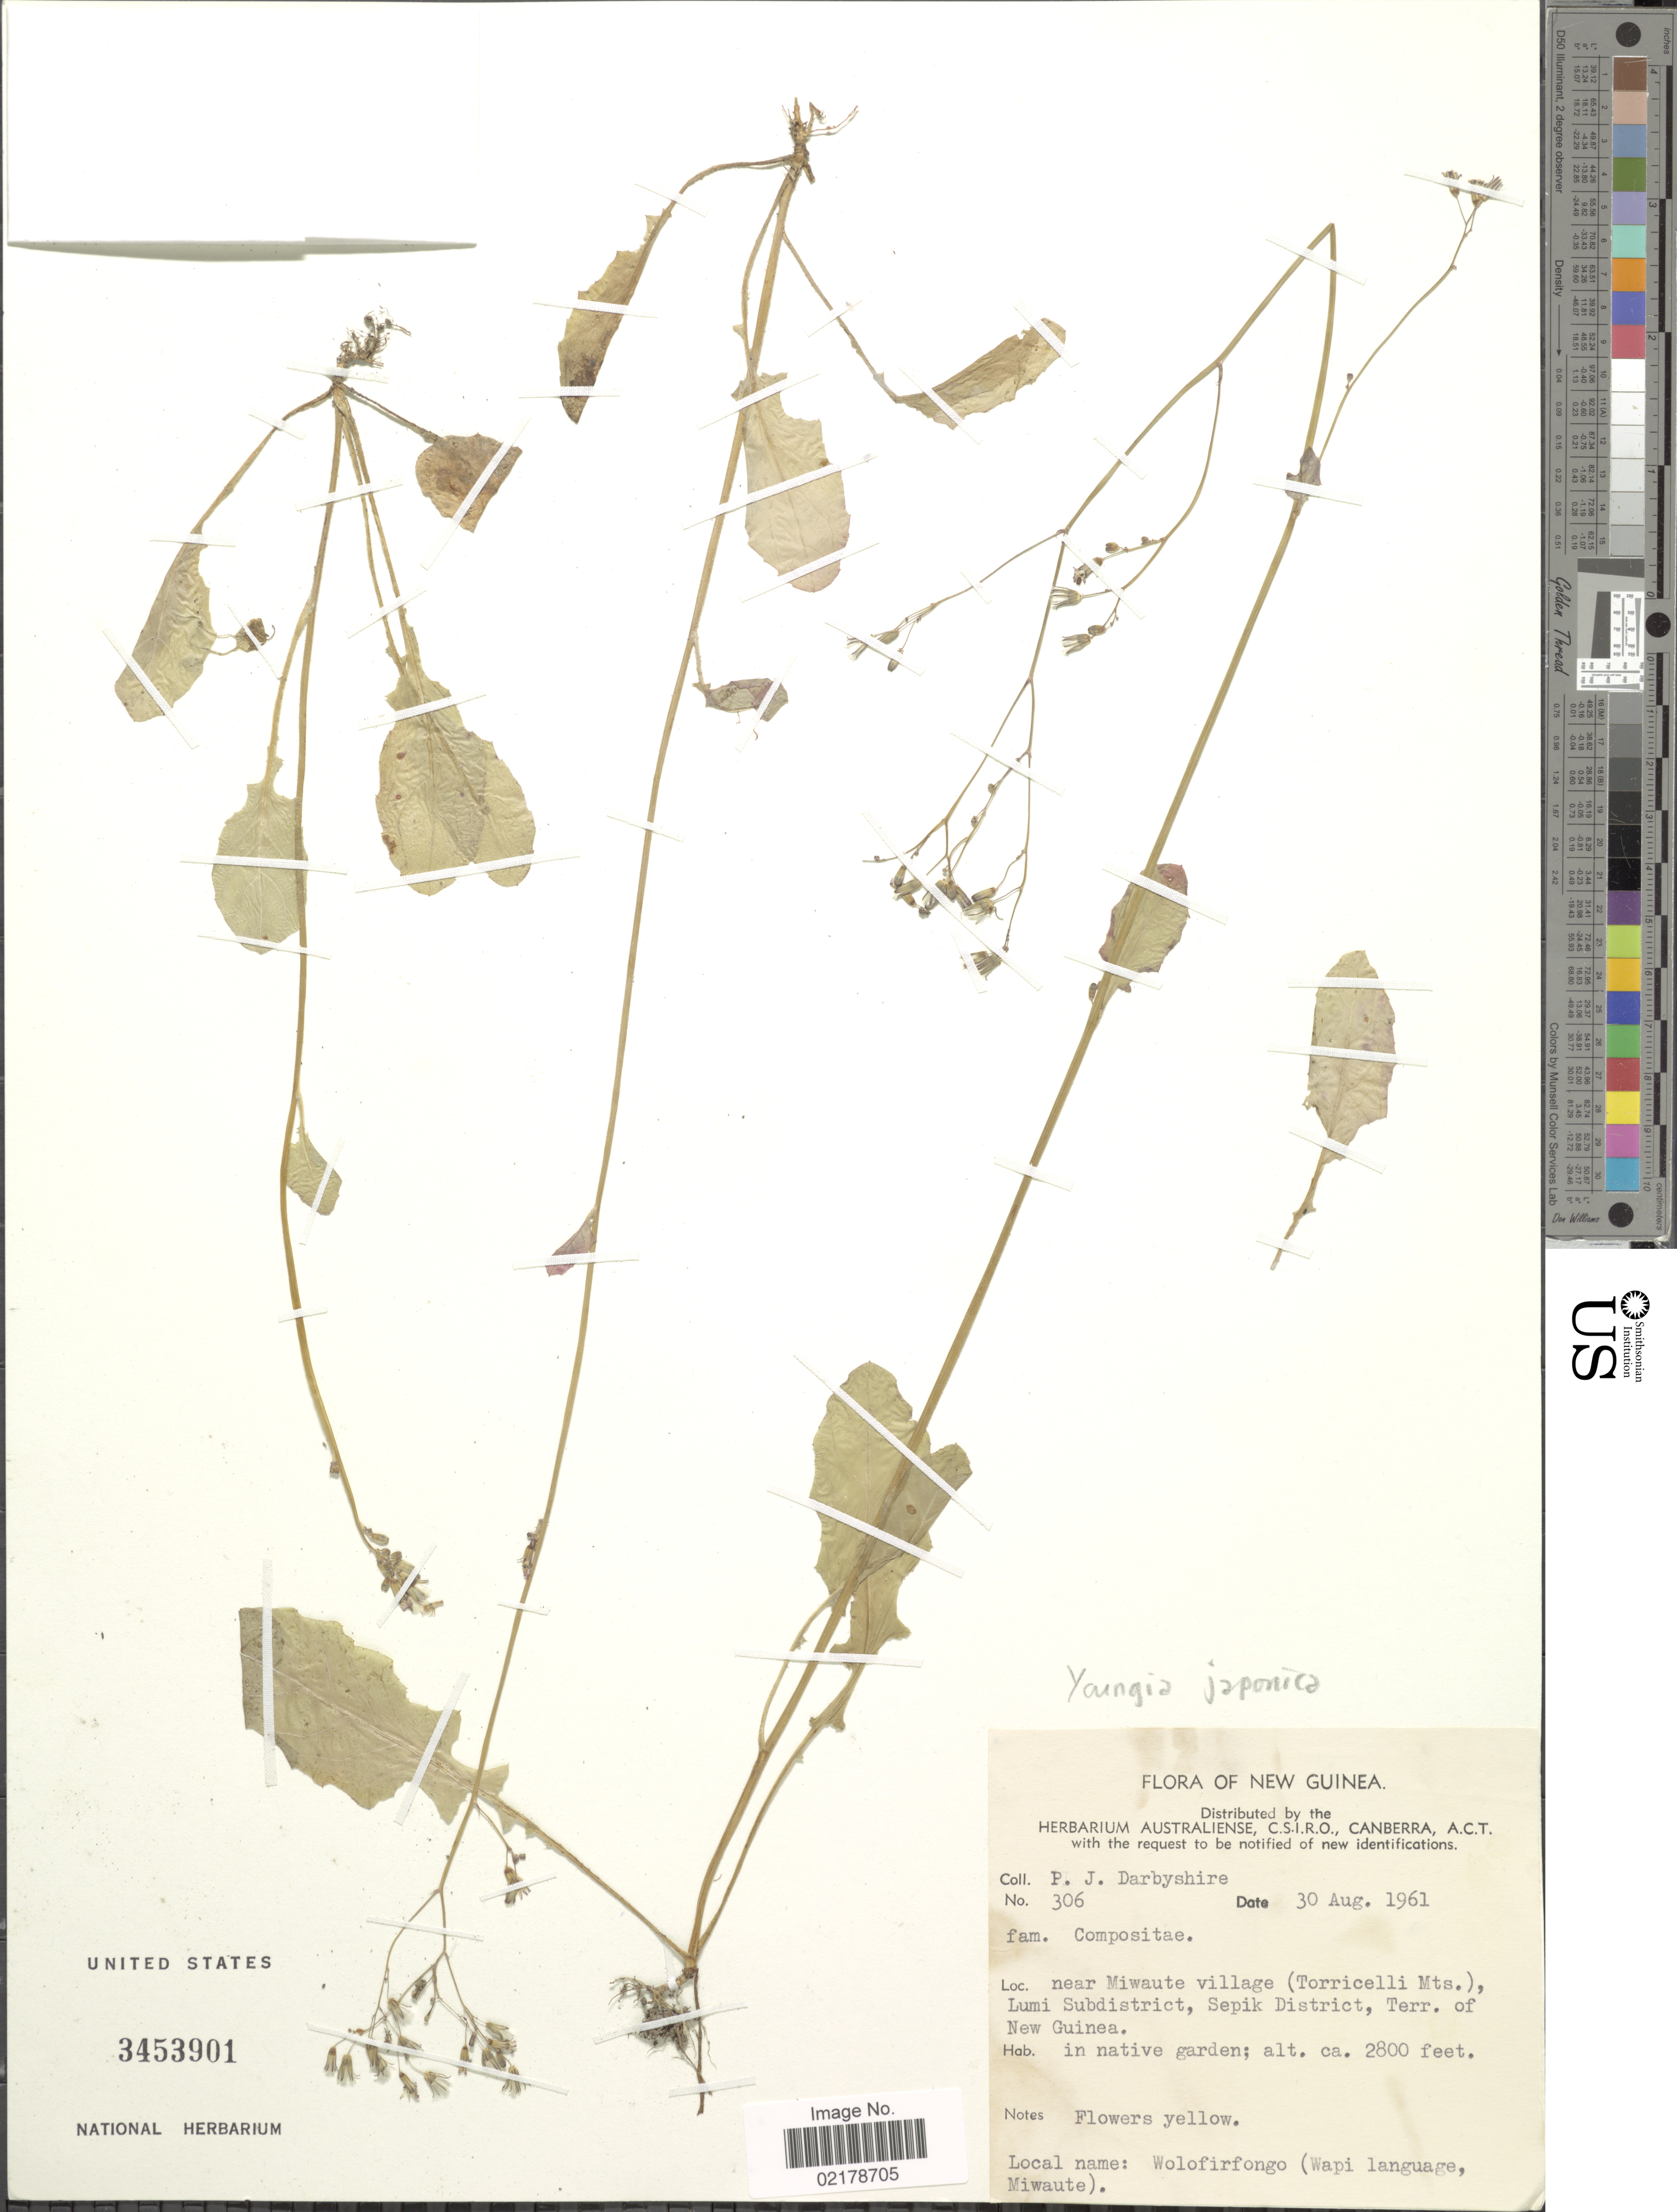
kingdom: Plantae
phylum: Tracheophyta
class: Magnoliopsida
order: Asterales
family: Asteraceae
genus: Youngia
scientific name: Youngia japonica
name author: (L.) DC.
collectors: P. Darbyshire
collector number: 306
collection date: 1961-08-30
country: Papua New Guinea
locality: New Guinea. Near Miwaute village (Torricelli Mts.), Lumi Subdistrict, Sepik District, Terr. of New Guinea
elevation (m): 853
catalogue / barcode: US 3453901